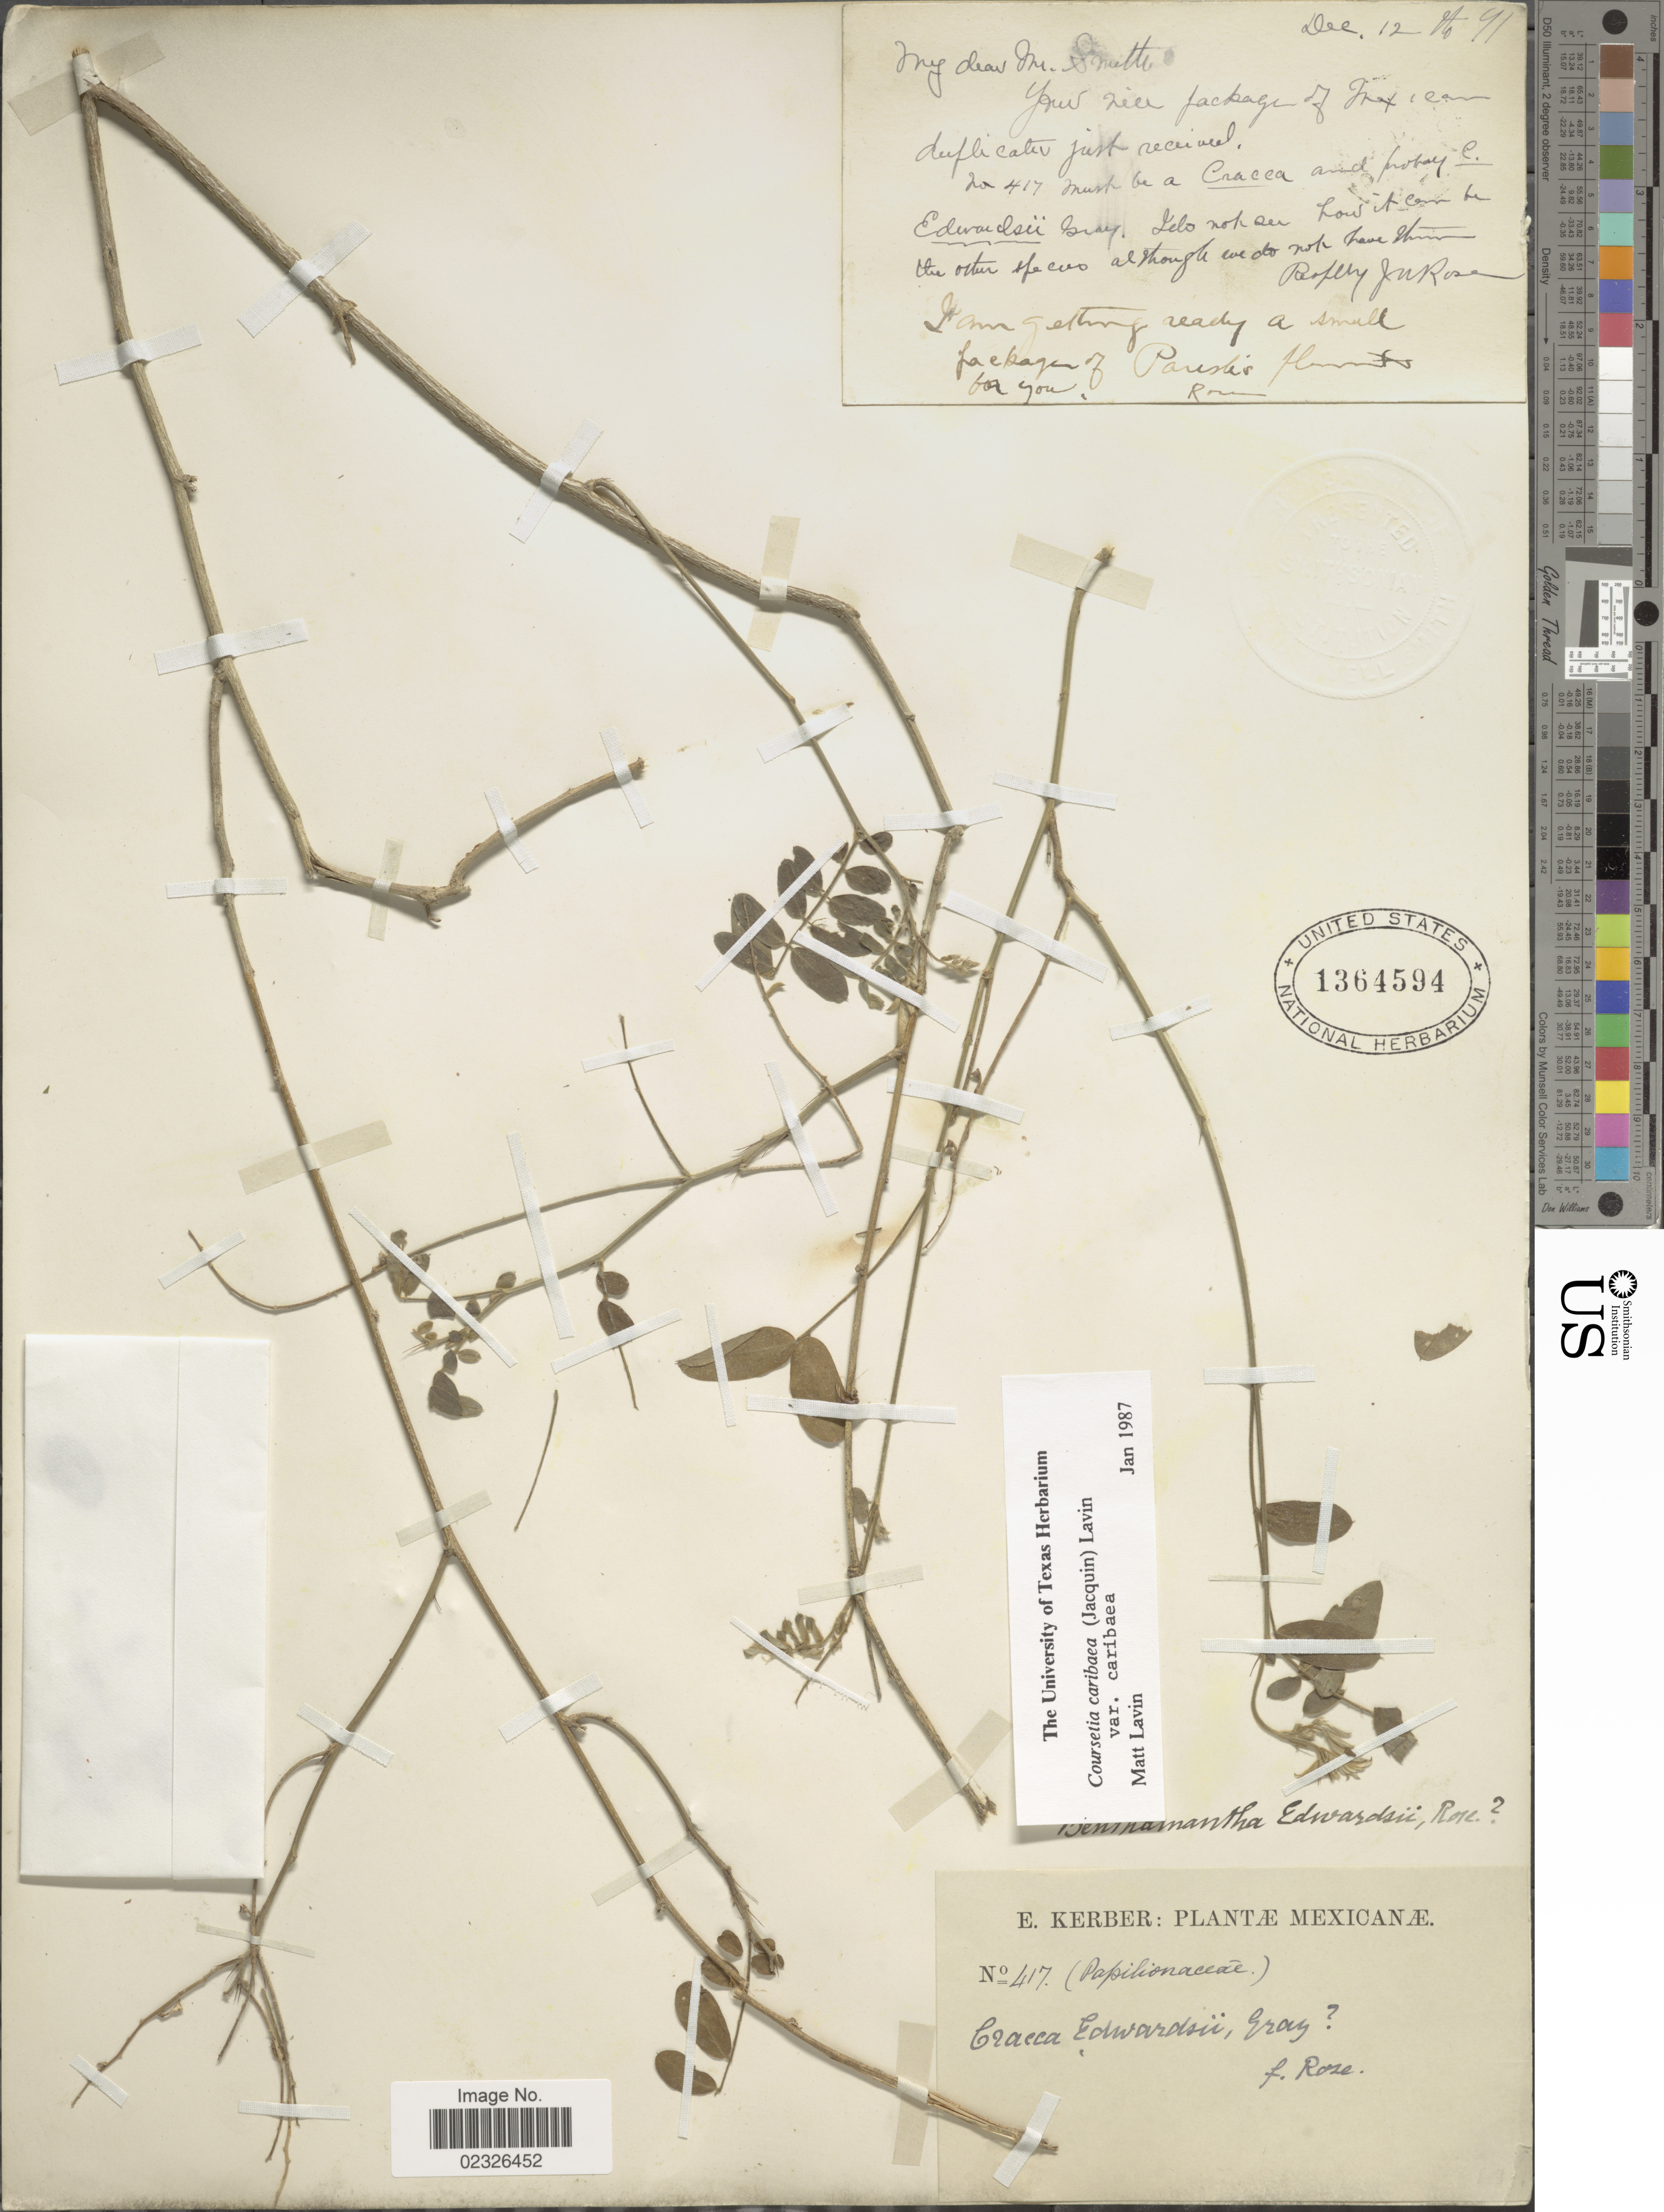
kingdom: Plantae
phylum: Tracheophyta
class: Magnoliopsida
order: Fabales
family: Fabaceae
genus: Coursetia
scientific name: Coursetia caribaea var. caribaea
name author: (Jacq.) Lavin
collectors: E. Kerber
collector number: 91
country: Mexico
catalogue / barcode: US 1364594